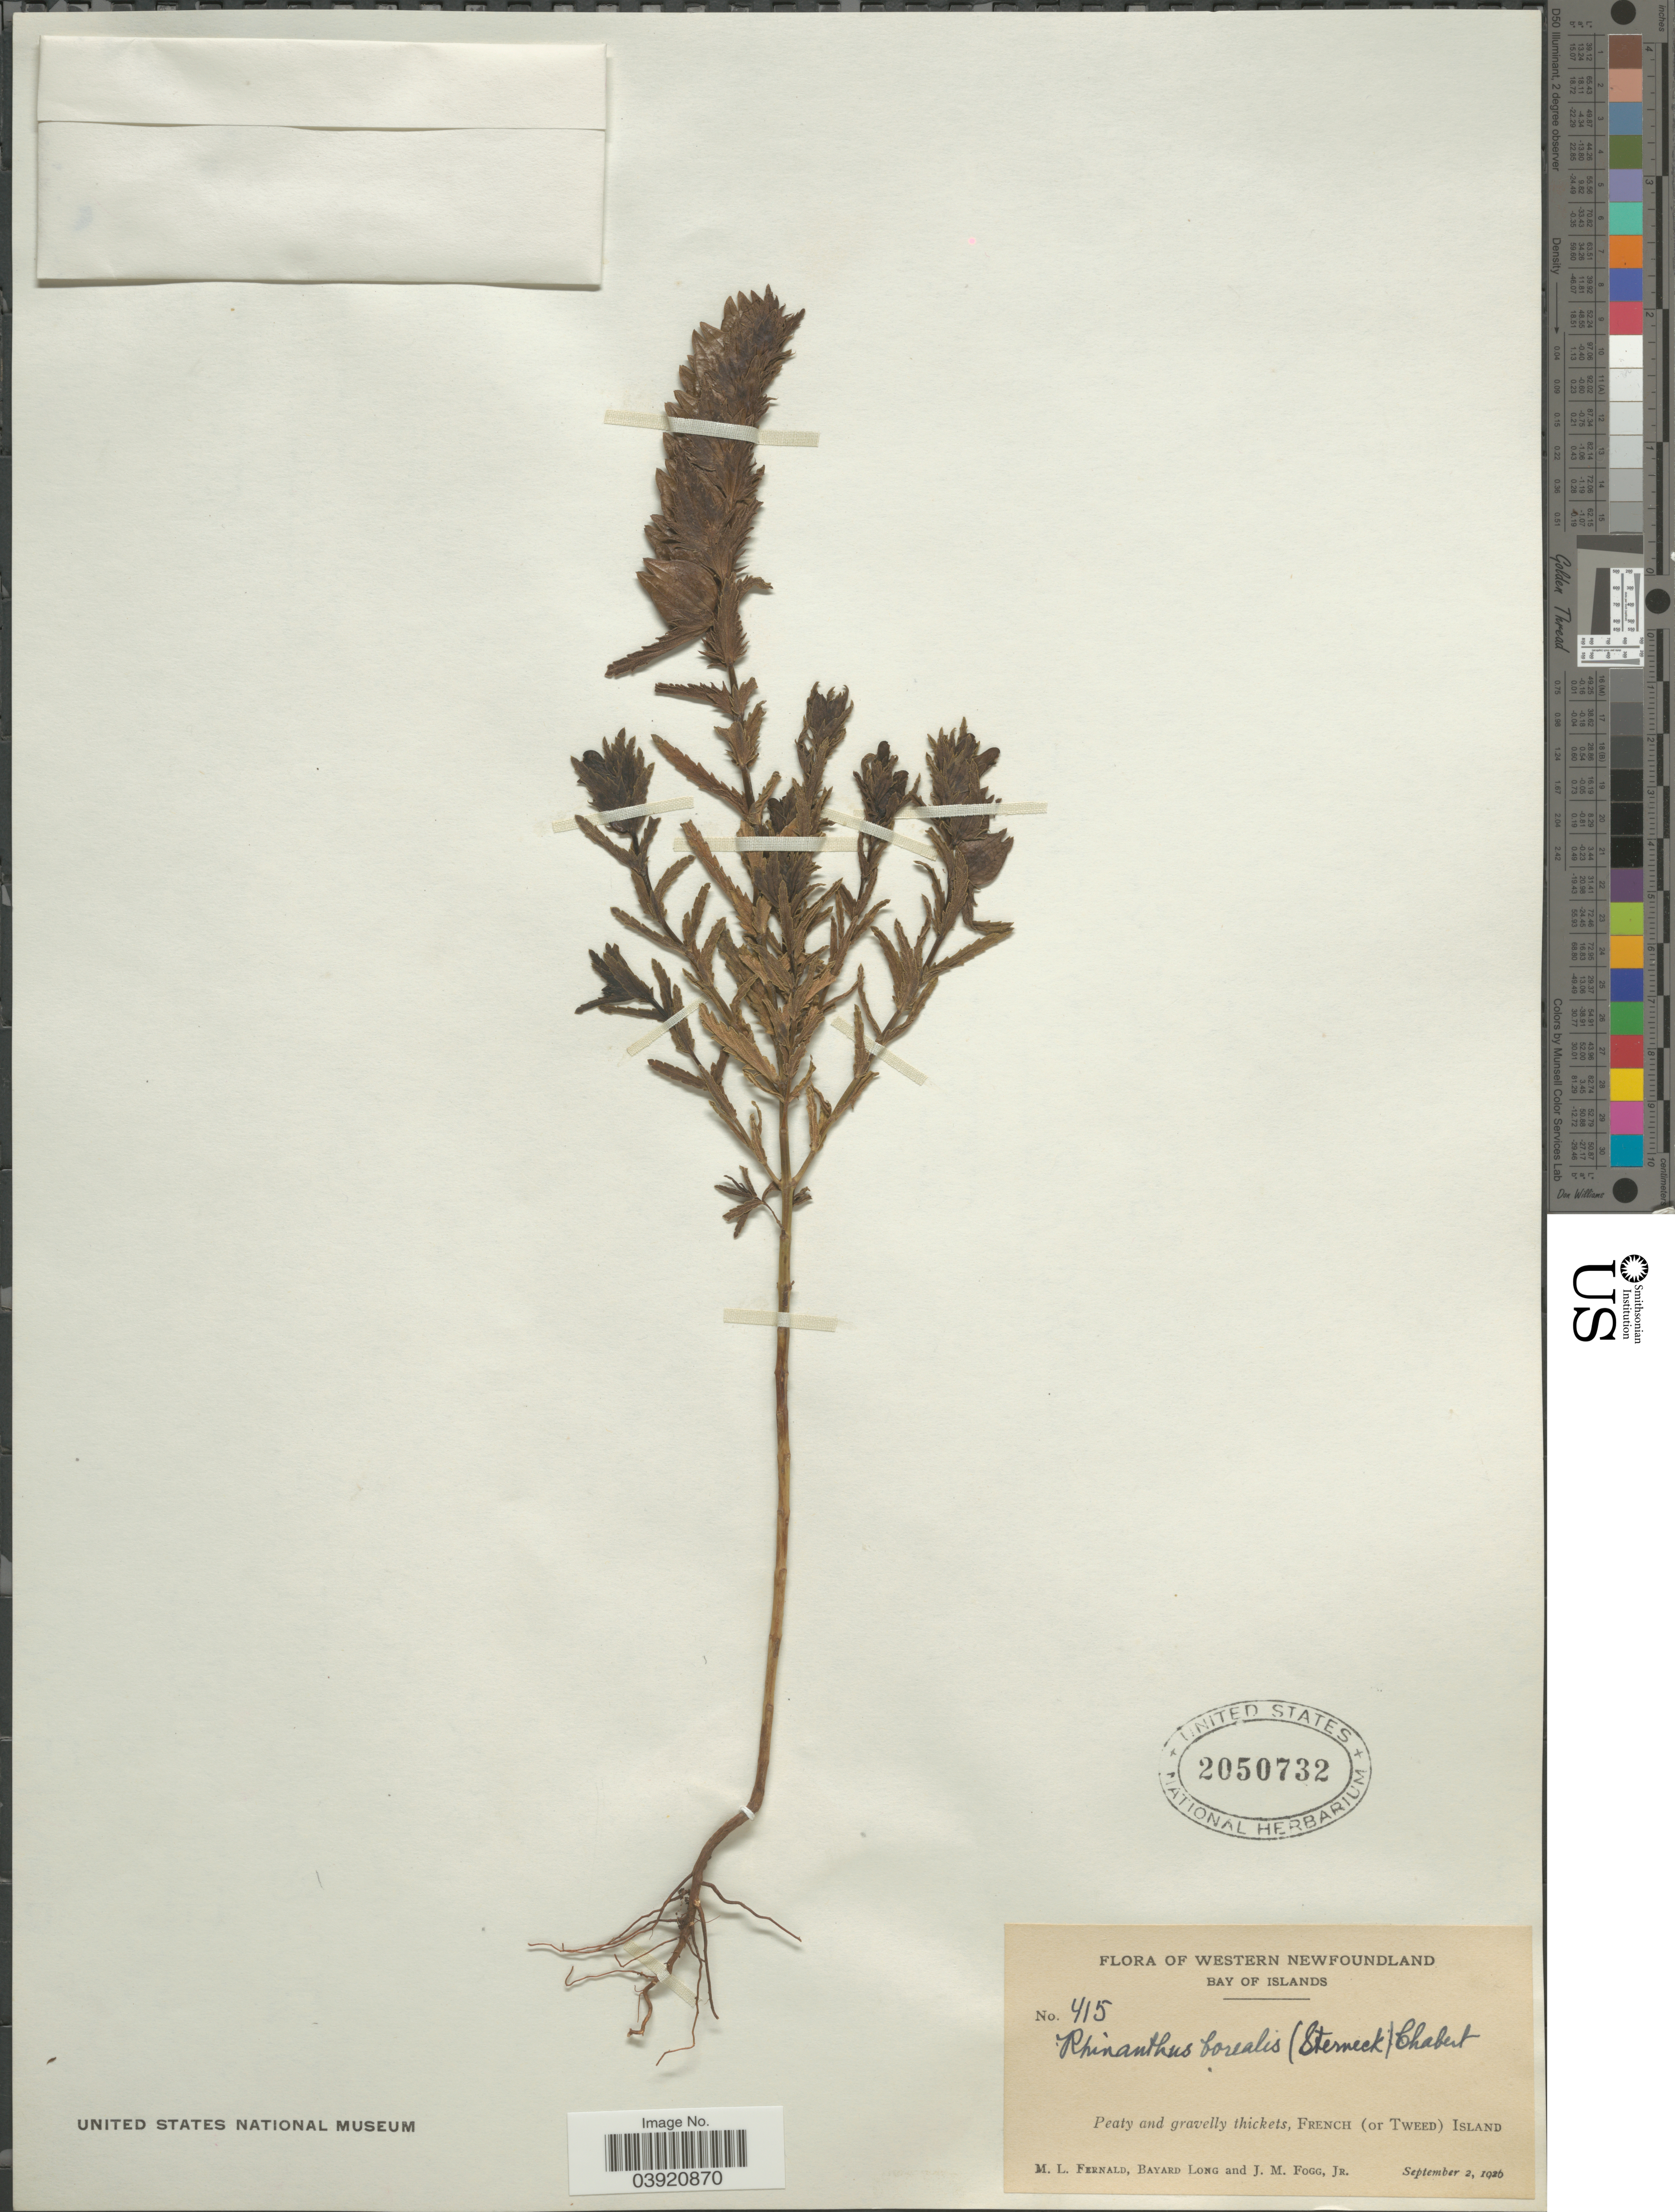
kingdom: Plantae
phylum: Tracheophyta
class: Magnoliopsida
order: Lamiales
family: Orobanchaceae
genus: Rhinanthus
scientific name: Rhinanthus borealis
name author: (Sterneck) Chabert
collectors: M. L. Fernald, B. Long & J. Fogg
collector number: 415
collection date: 1926-09-02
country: Canada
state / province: Newfoundland and Labrador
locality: Western Newfoundland. Bay of Islands. Peaty and gravelly thickets, French (or Tweed) Island.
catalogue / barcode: US 2050732